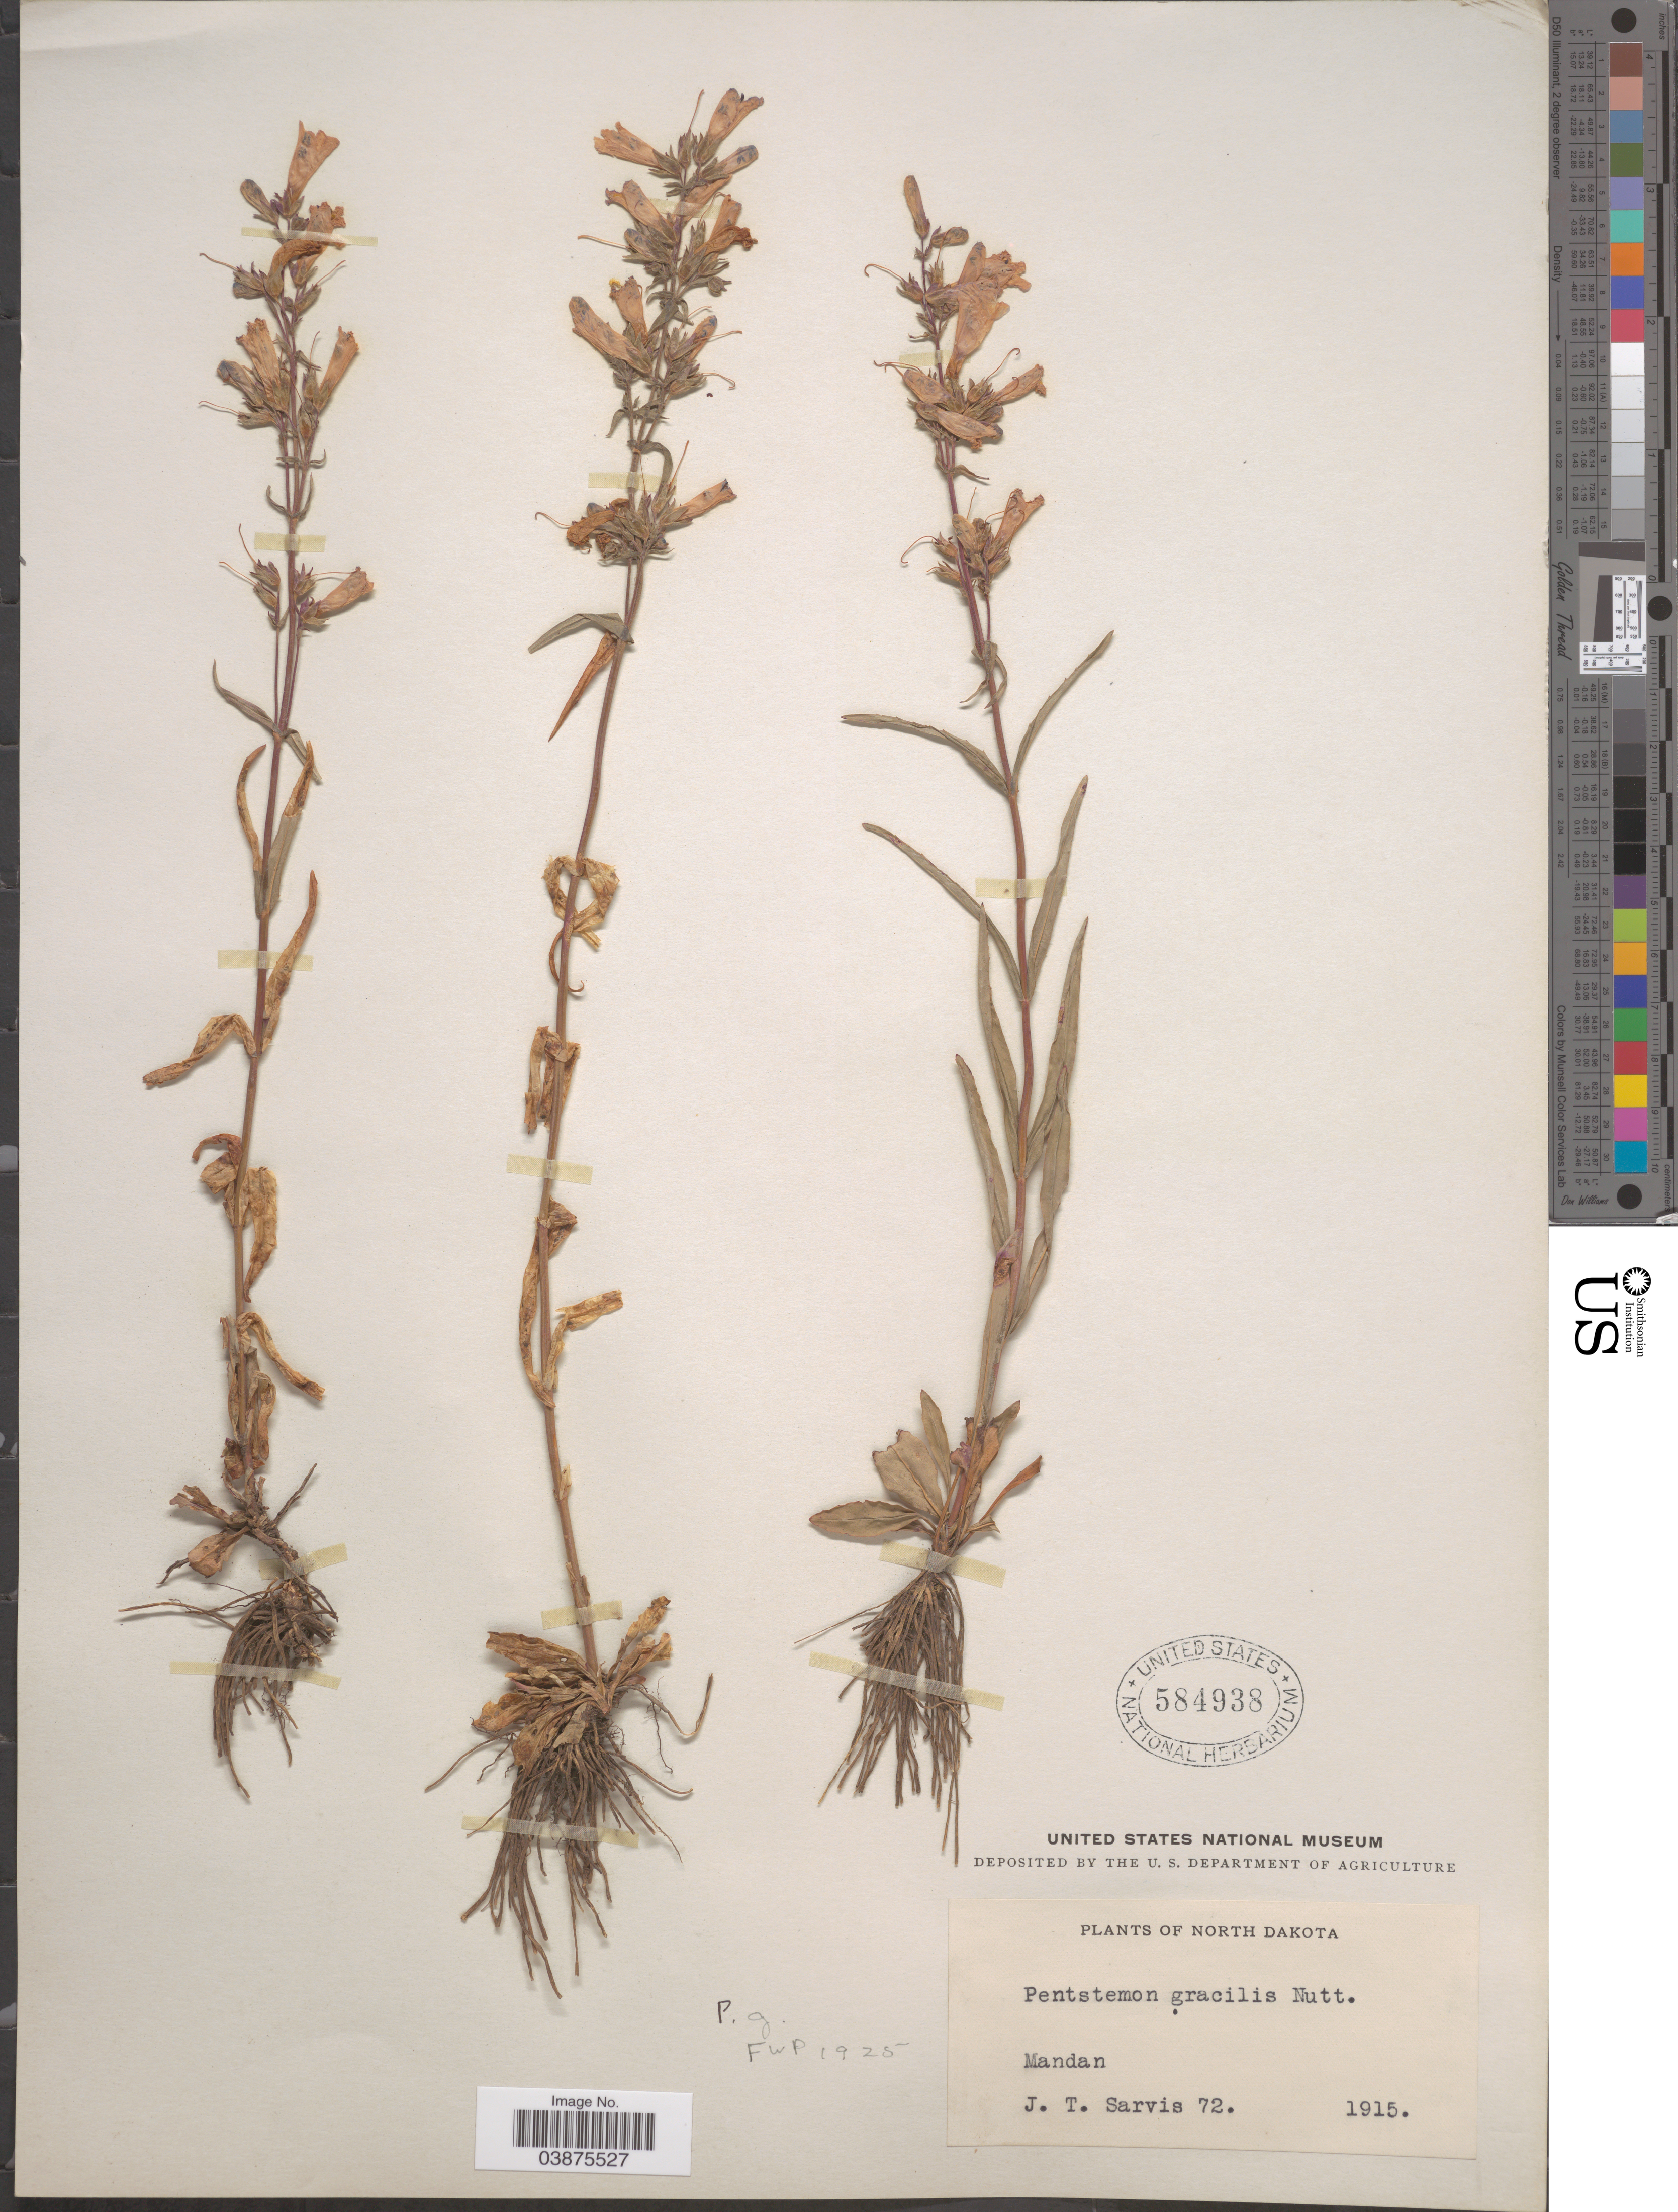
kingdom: Plantae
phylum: Tracheophyta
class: Magnoliopsida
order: Lamiales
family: Plantaginaceae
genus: Penstemon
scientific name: Penstemon gracilis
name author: Nutt.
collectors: J. Sarvis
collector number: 72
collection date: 1915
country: United States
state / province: North Dakota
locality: Mandan.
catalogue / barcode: US 584938